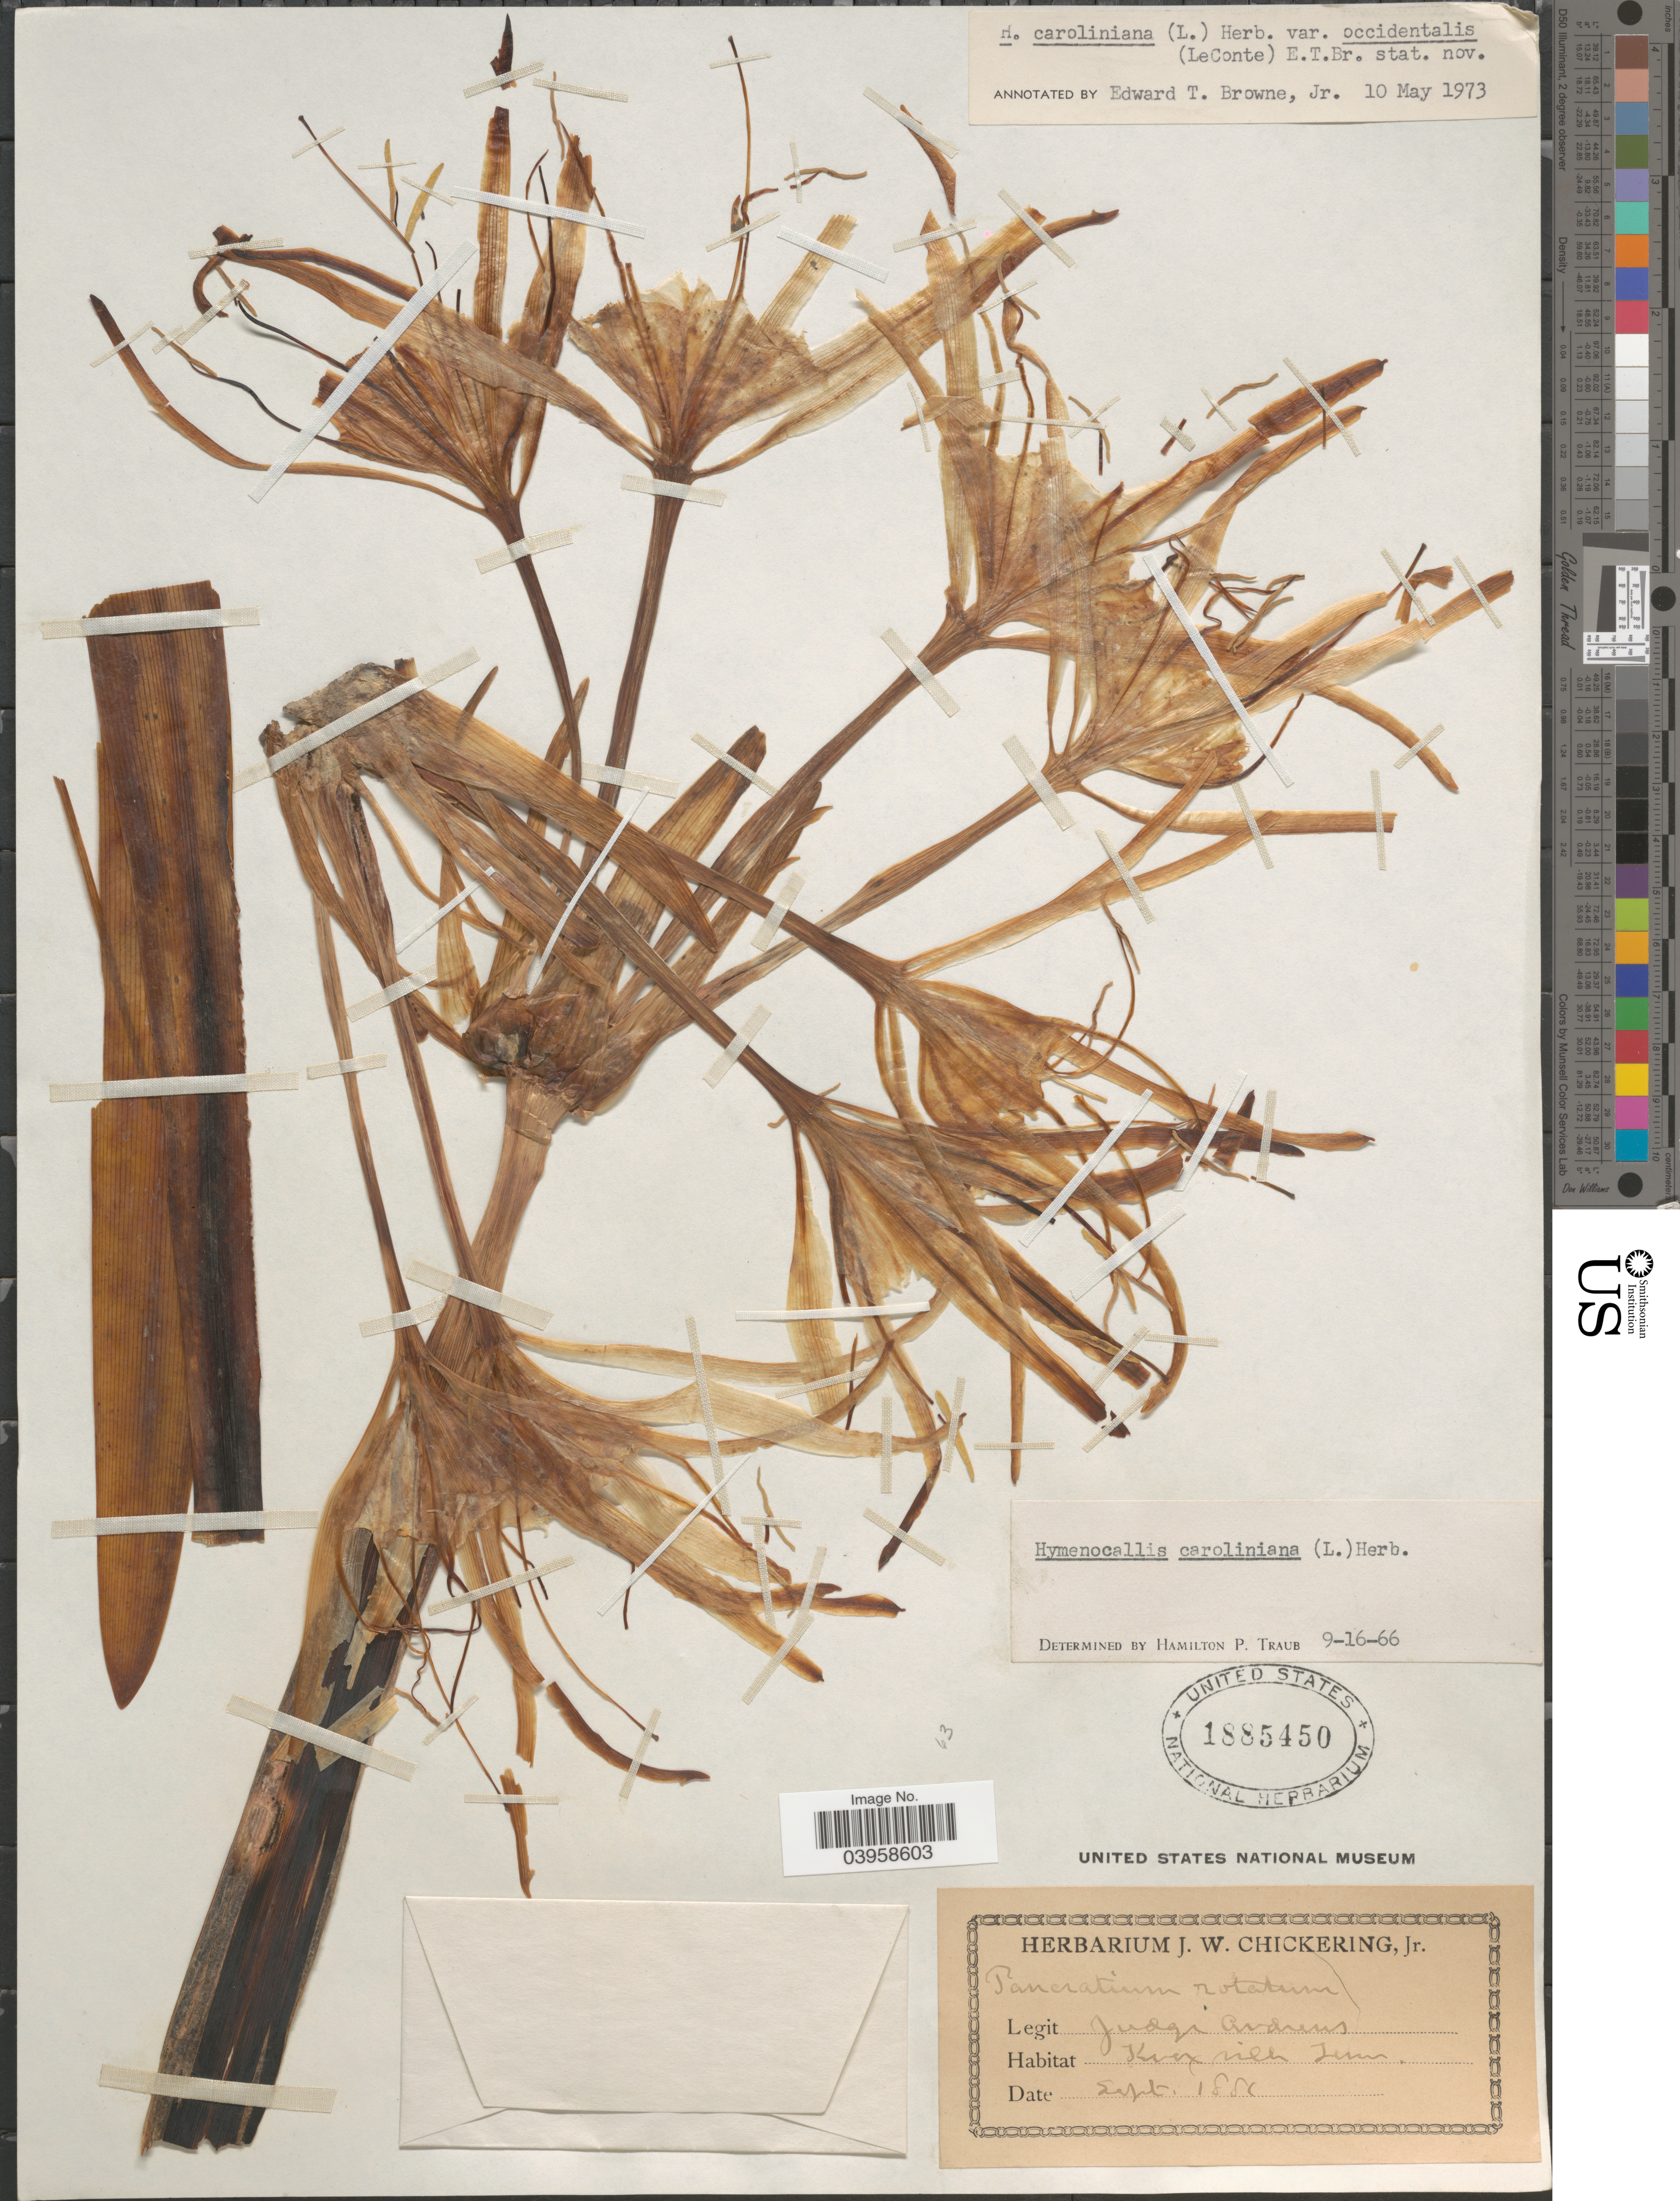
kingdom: Plantae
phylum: Tracheophyta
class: Liliopsida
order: Asparagales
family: Amaryllidaceae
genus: Hymenocallis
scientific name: Hymenocallis caroliniana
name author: (L.) Herb.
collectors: J. Andrews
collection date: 1880-09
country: United States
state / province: Tennessee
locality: Knoxville.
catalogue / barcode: US 1885450